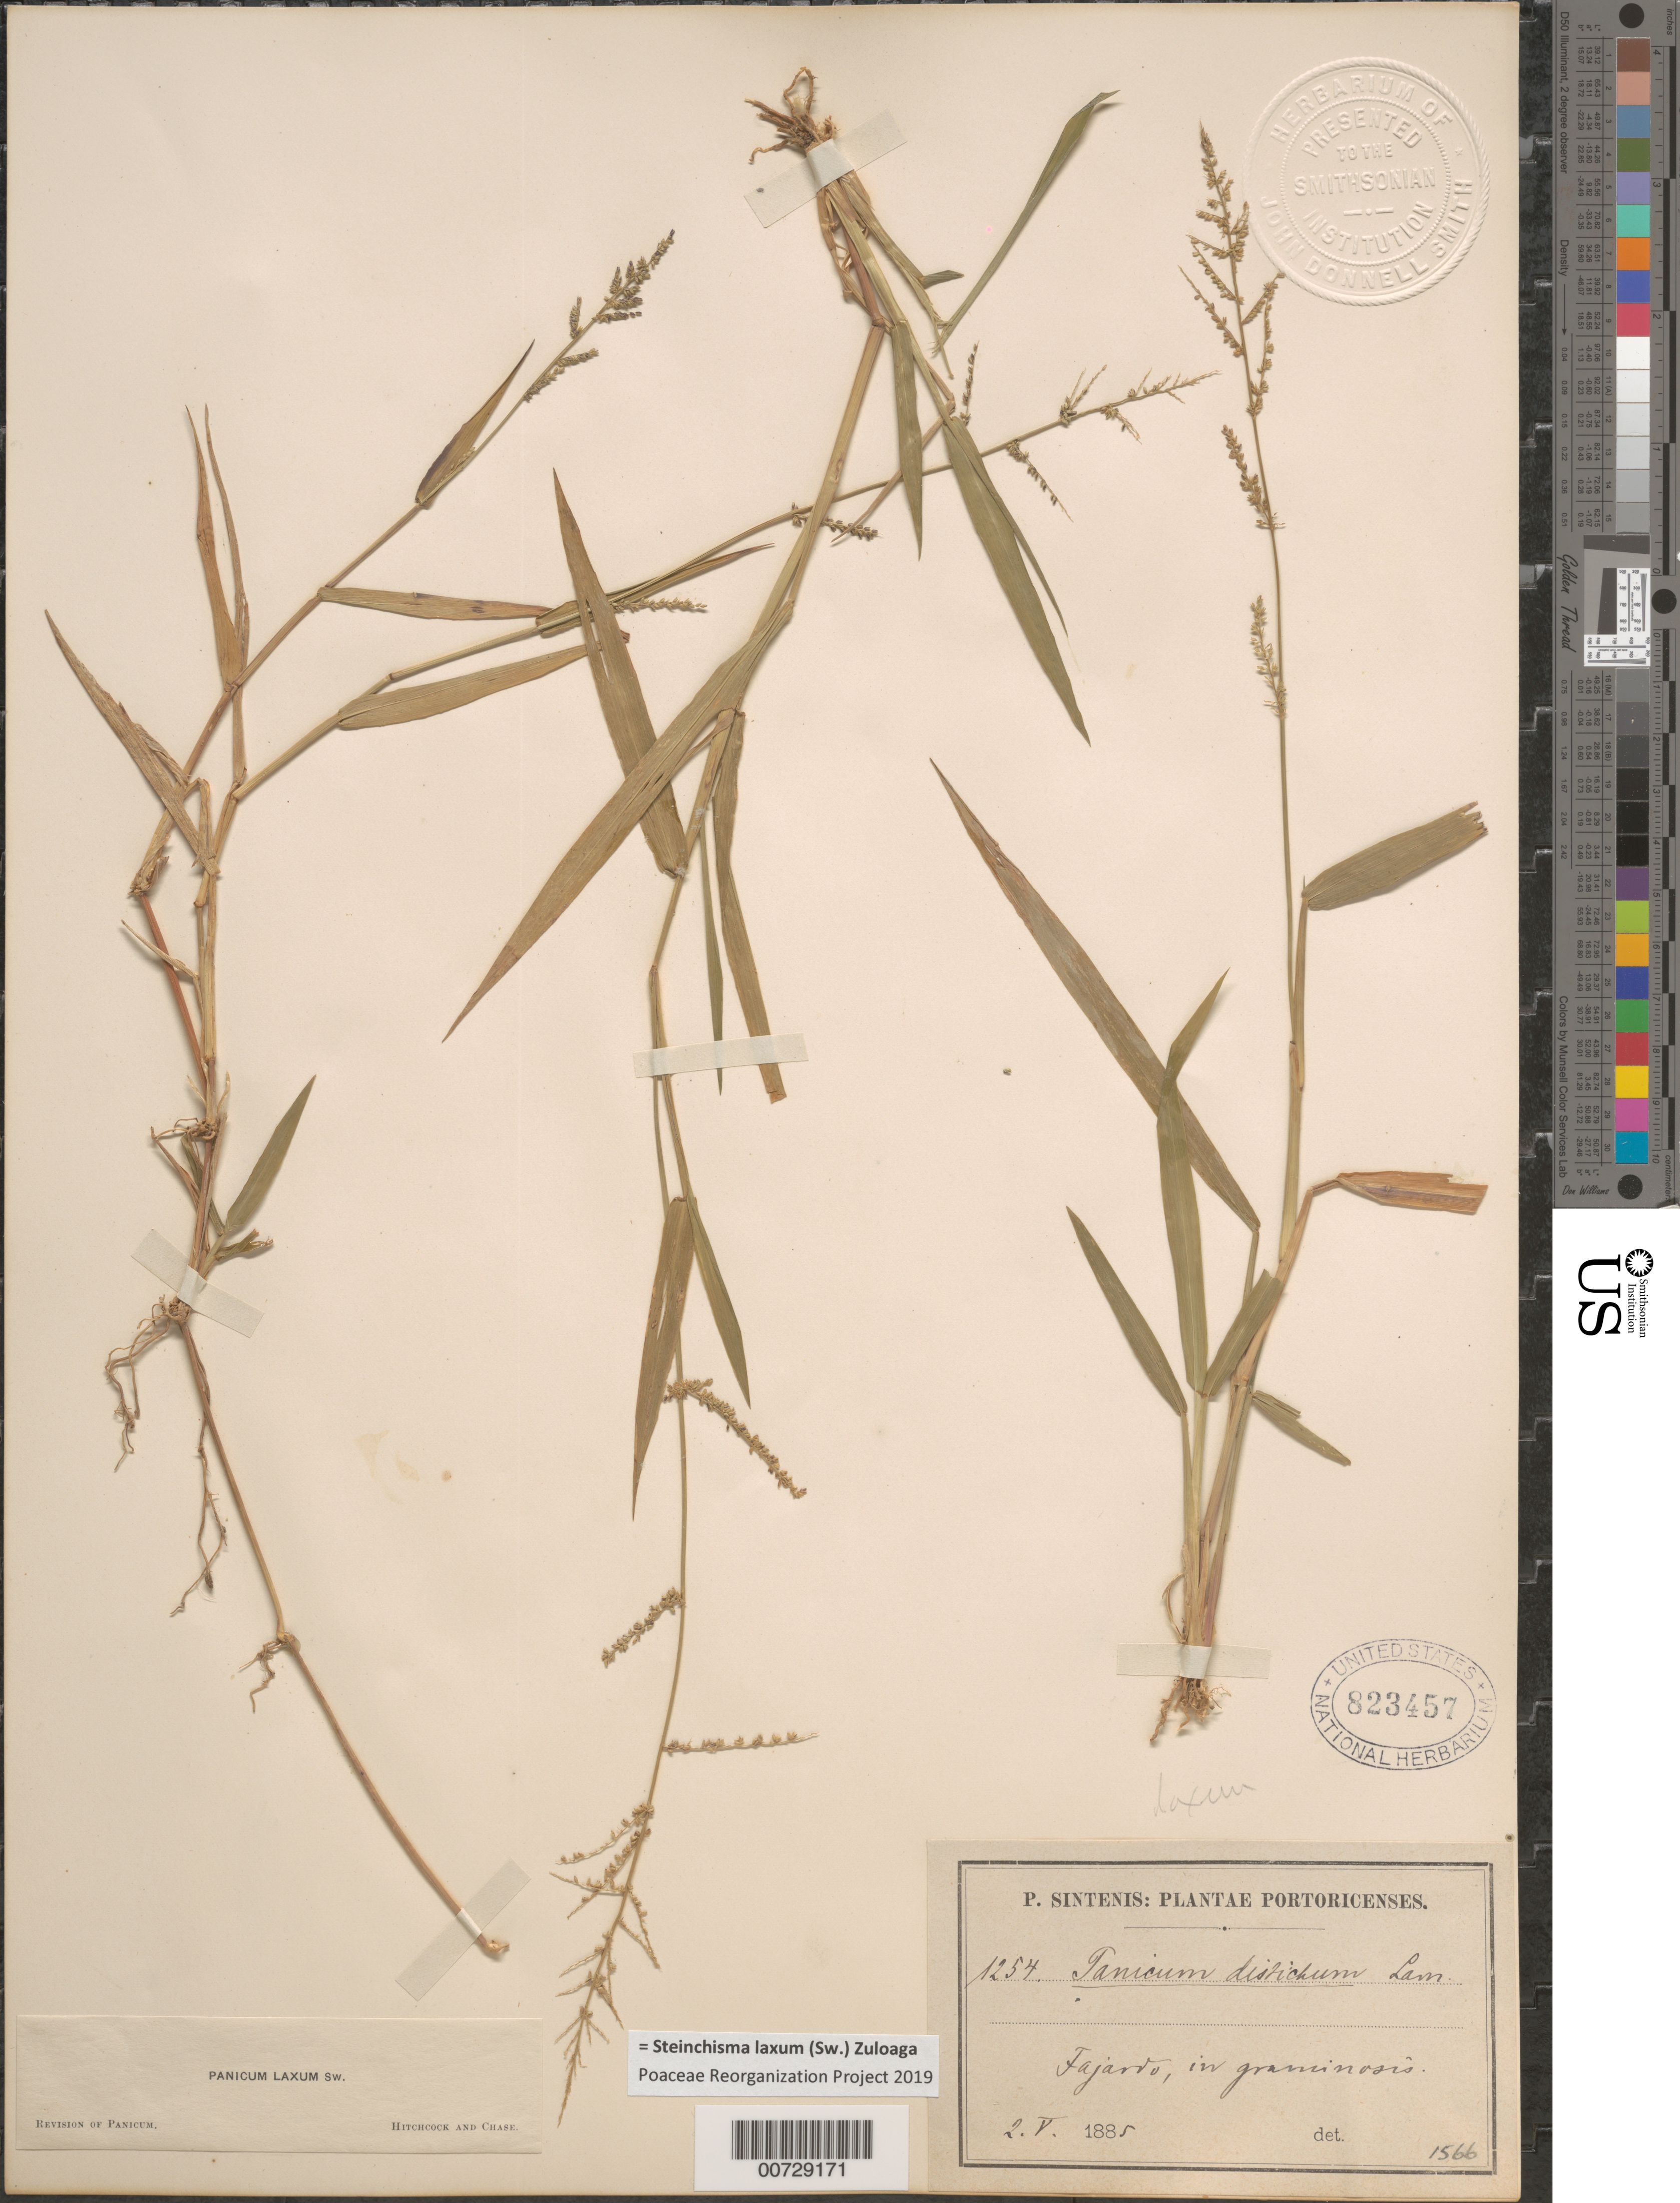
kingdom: Plantae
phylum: Tracheophyta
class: Liliopsida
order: Poales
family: Poaceae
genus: Steinchisma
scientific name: Steinchisma laxum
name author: (Sw.) Zuloaga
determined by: Hitchcock, Albert S.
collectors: P. Sintenis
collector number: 1254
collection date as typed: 02 May 1885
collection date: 1885-05-02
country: Puerto Rico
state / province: Fajardo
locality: Fajardo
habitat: In graminosis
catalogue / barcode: US 823457